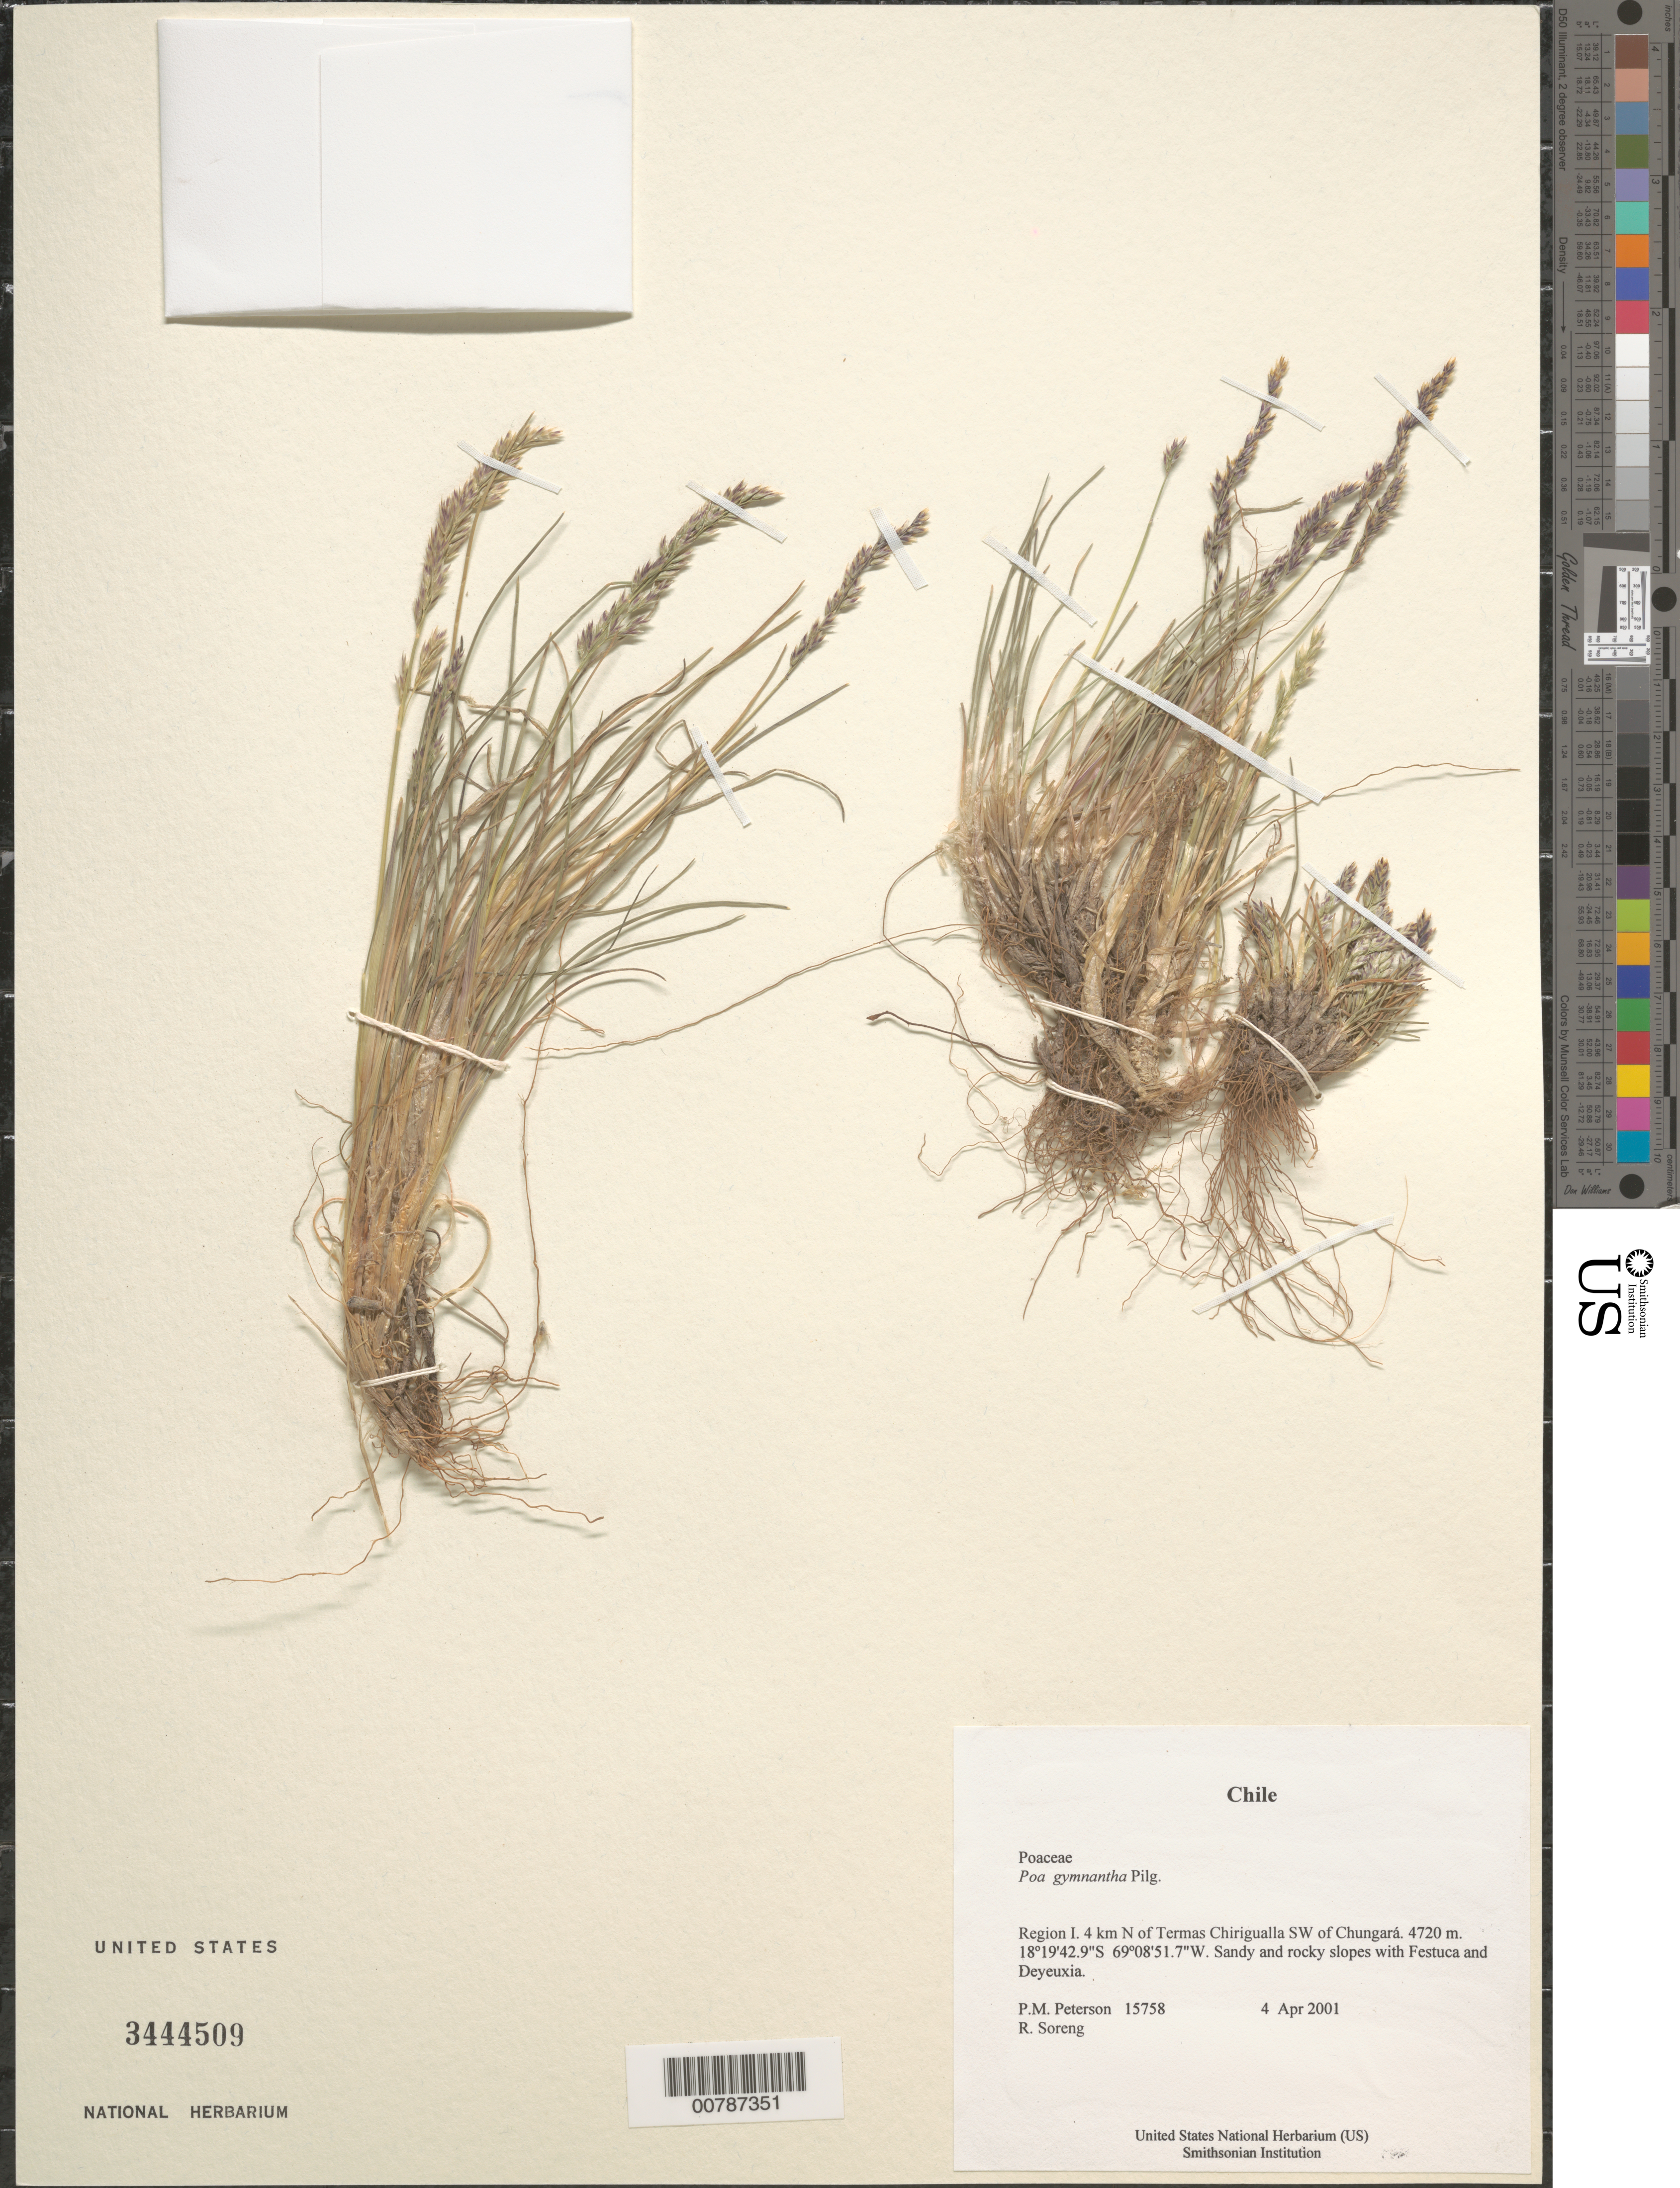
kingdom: Plantae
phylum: Tracheophyta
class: Liliopsida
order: Poales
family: Poaceae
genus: Poa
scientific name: Poa gymnantha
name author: Pilg.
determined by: Soreng, Robert J., Research Associate (BOT), Smithsonian Institution - National Museum of Natural History (UNITED STATES)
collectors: P. M. Peterson & R. J. Soreng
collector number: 15758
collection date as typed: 04 Apr 2001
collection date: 2001-04-04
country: Chile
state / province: Tarapacá (I)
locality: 4 km N of Termas Chirigualla SW of Chungará.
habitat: Sandy and rocky slopes with Festuca and Deyeuxia.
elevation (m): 4720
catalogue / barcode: US 3444509